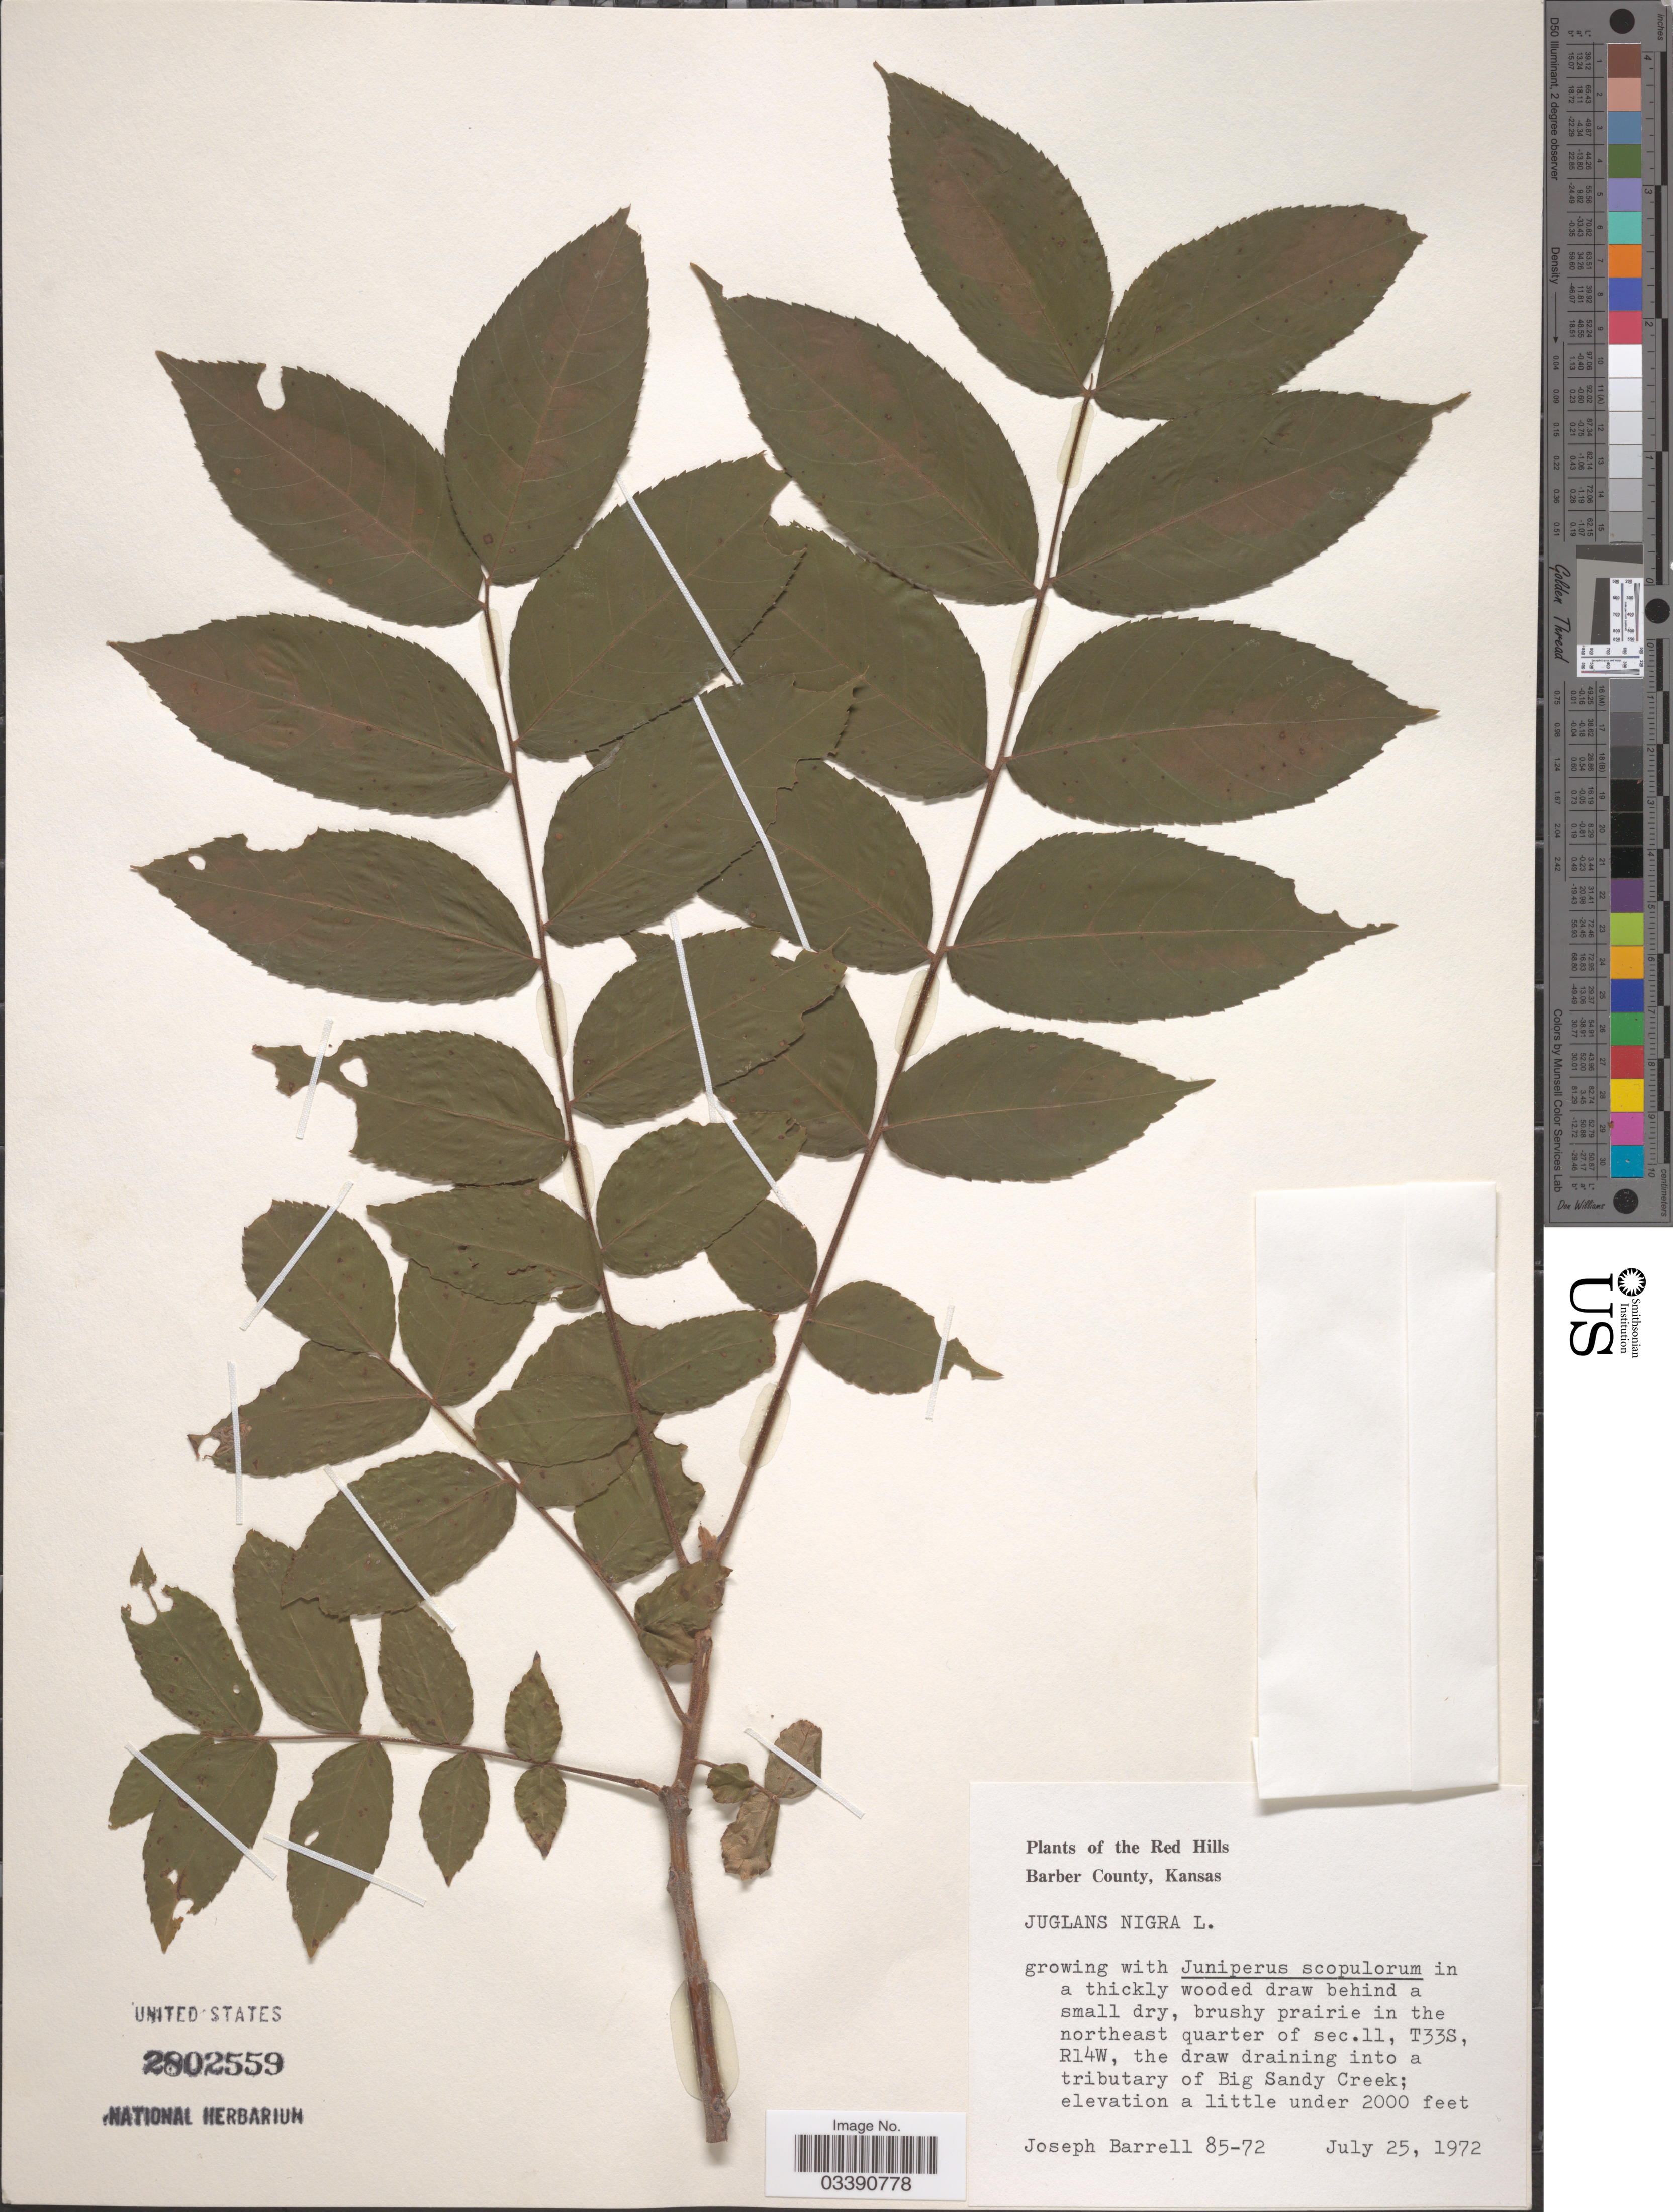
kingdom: Plantae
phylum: Tracheophyta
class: Magnoliopsida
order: Fagales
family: Juglandaceae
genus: Juglans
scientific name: Juglans nigra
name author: L.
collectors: J. Barrell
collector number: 85-72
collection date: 1972-07-25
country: United States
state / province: Kansas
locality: The Red Hills. Barber County. Northeast quarter of sec.11, T33S, R14W, the draw draining into a tributary of Big Sandy Creek.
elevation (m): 610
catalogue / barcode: US 2802559